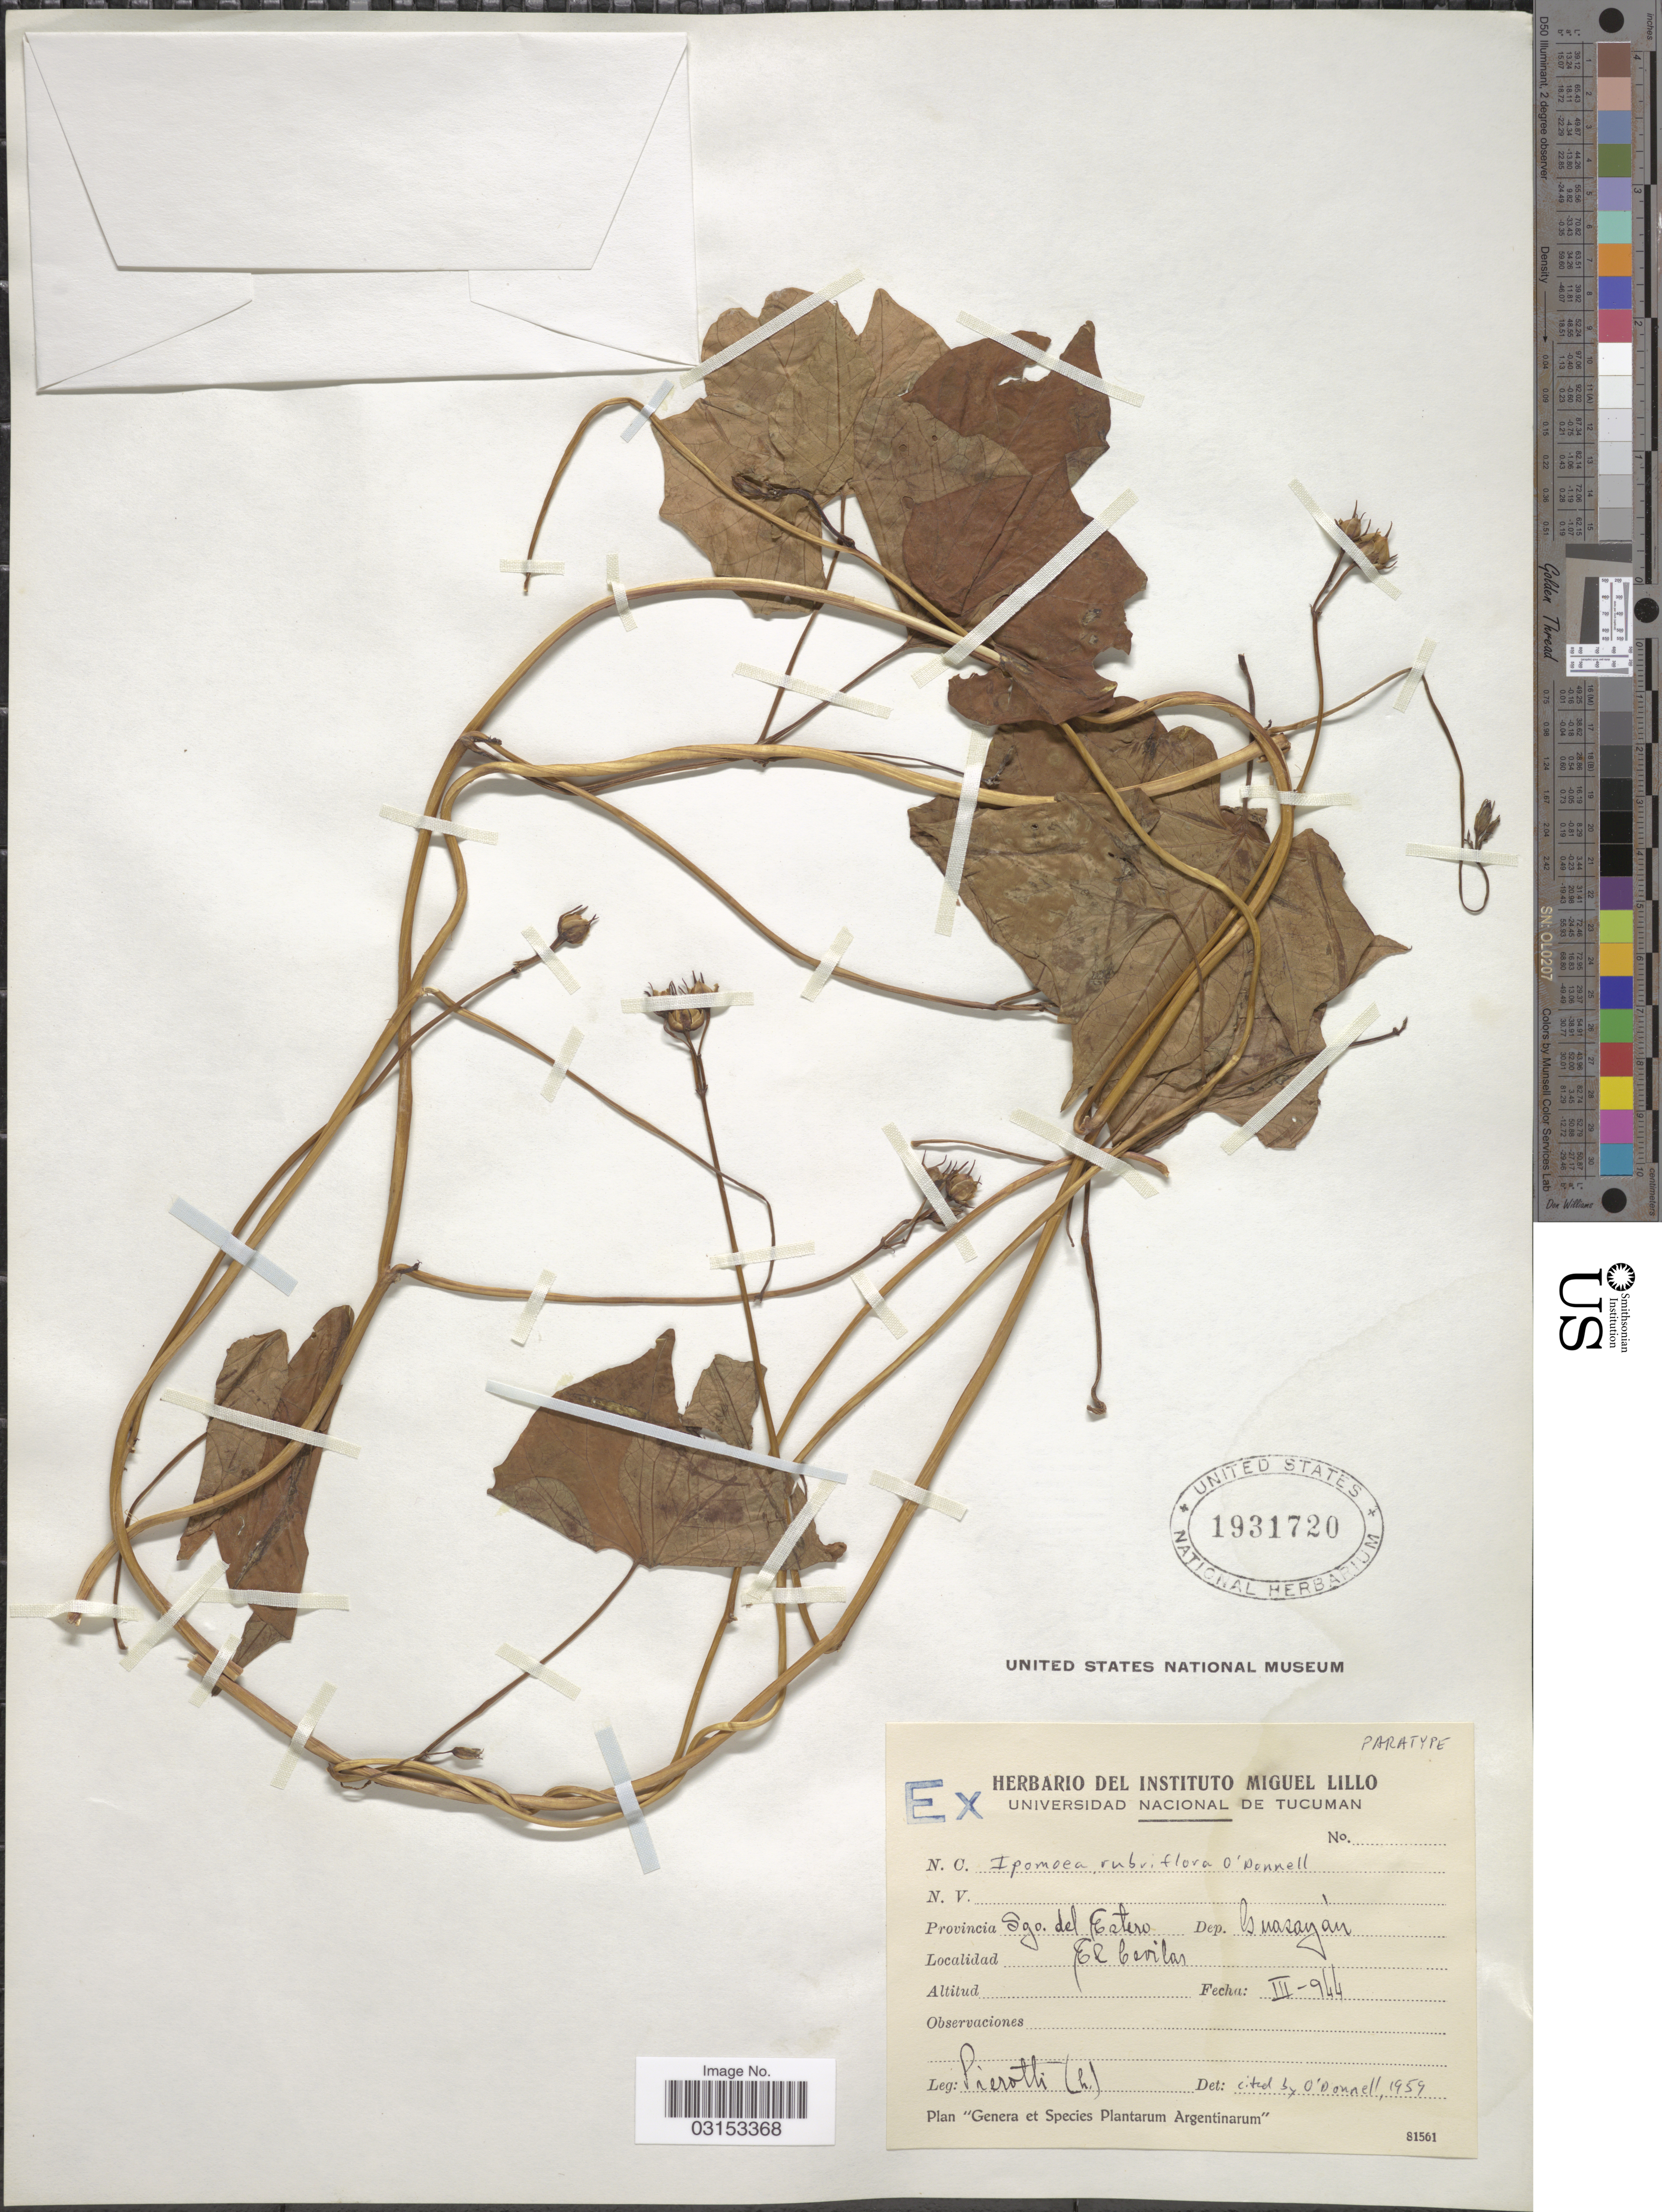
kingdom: Plantae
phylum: Tracheophyta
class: Magnoliopsida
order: Solanales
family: Convolvulaceae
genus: Ipomoea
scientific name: Ipomoea rubriflora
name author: O'Donell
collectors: Pierotti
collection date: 1944-03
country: Argentina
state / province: Santiago del Estero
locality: Provincia Sgo. del Estero. Dep. Guasayán. El Cevilar.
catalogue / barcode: US 1931720